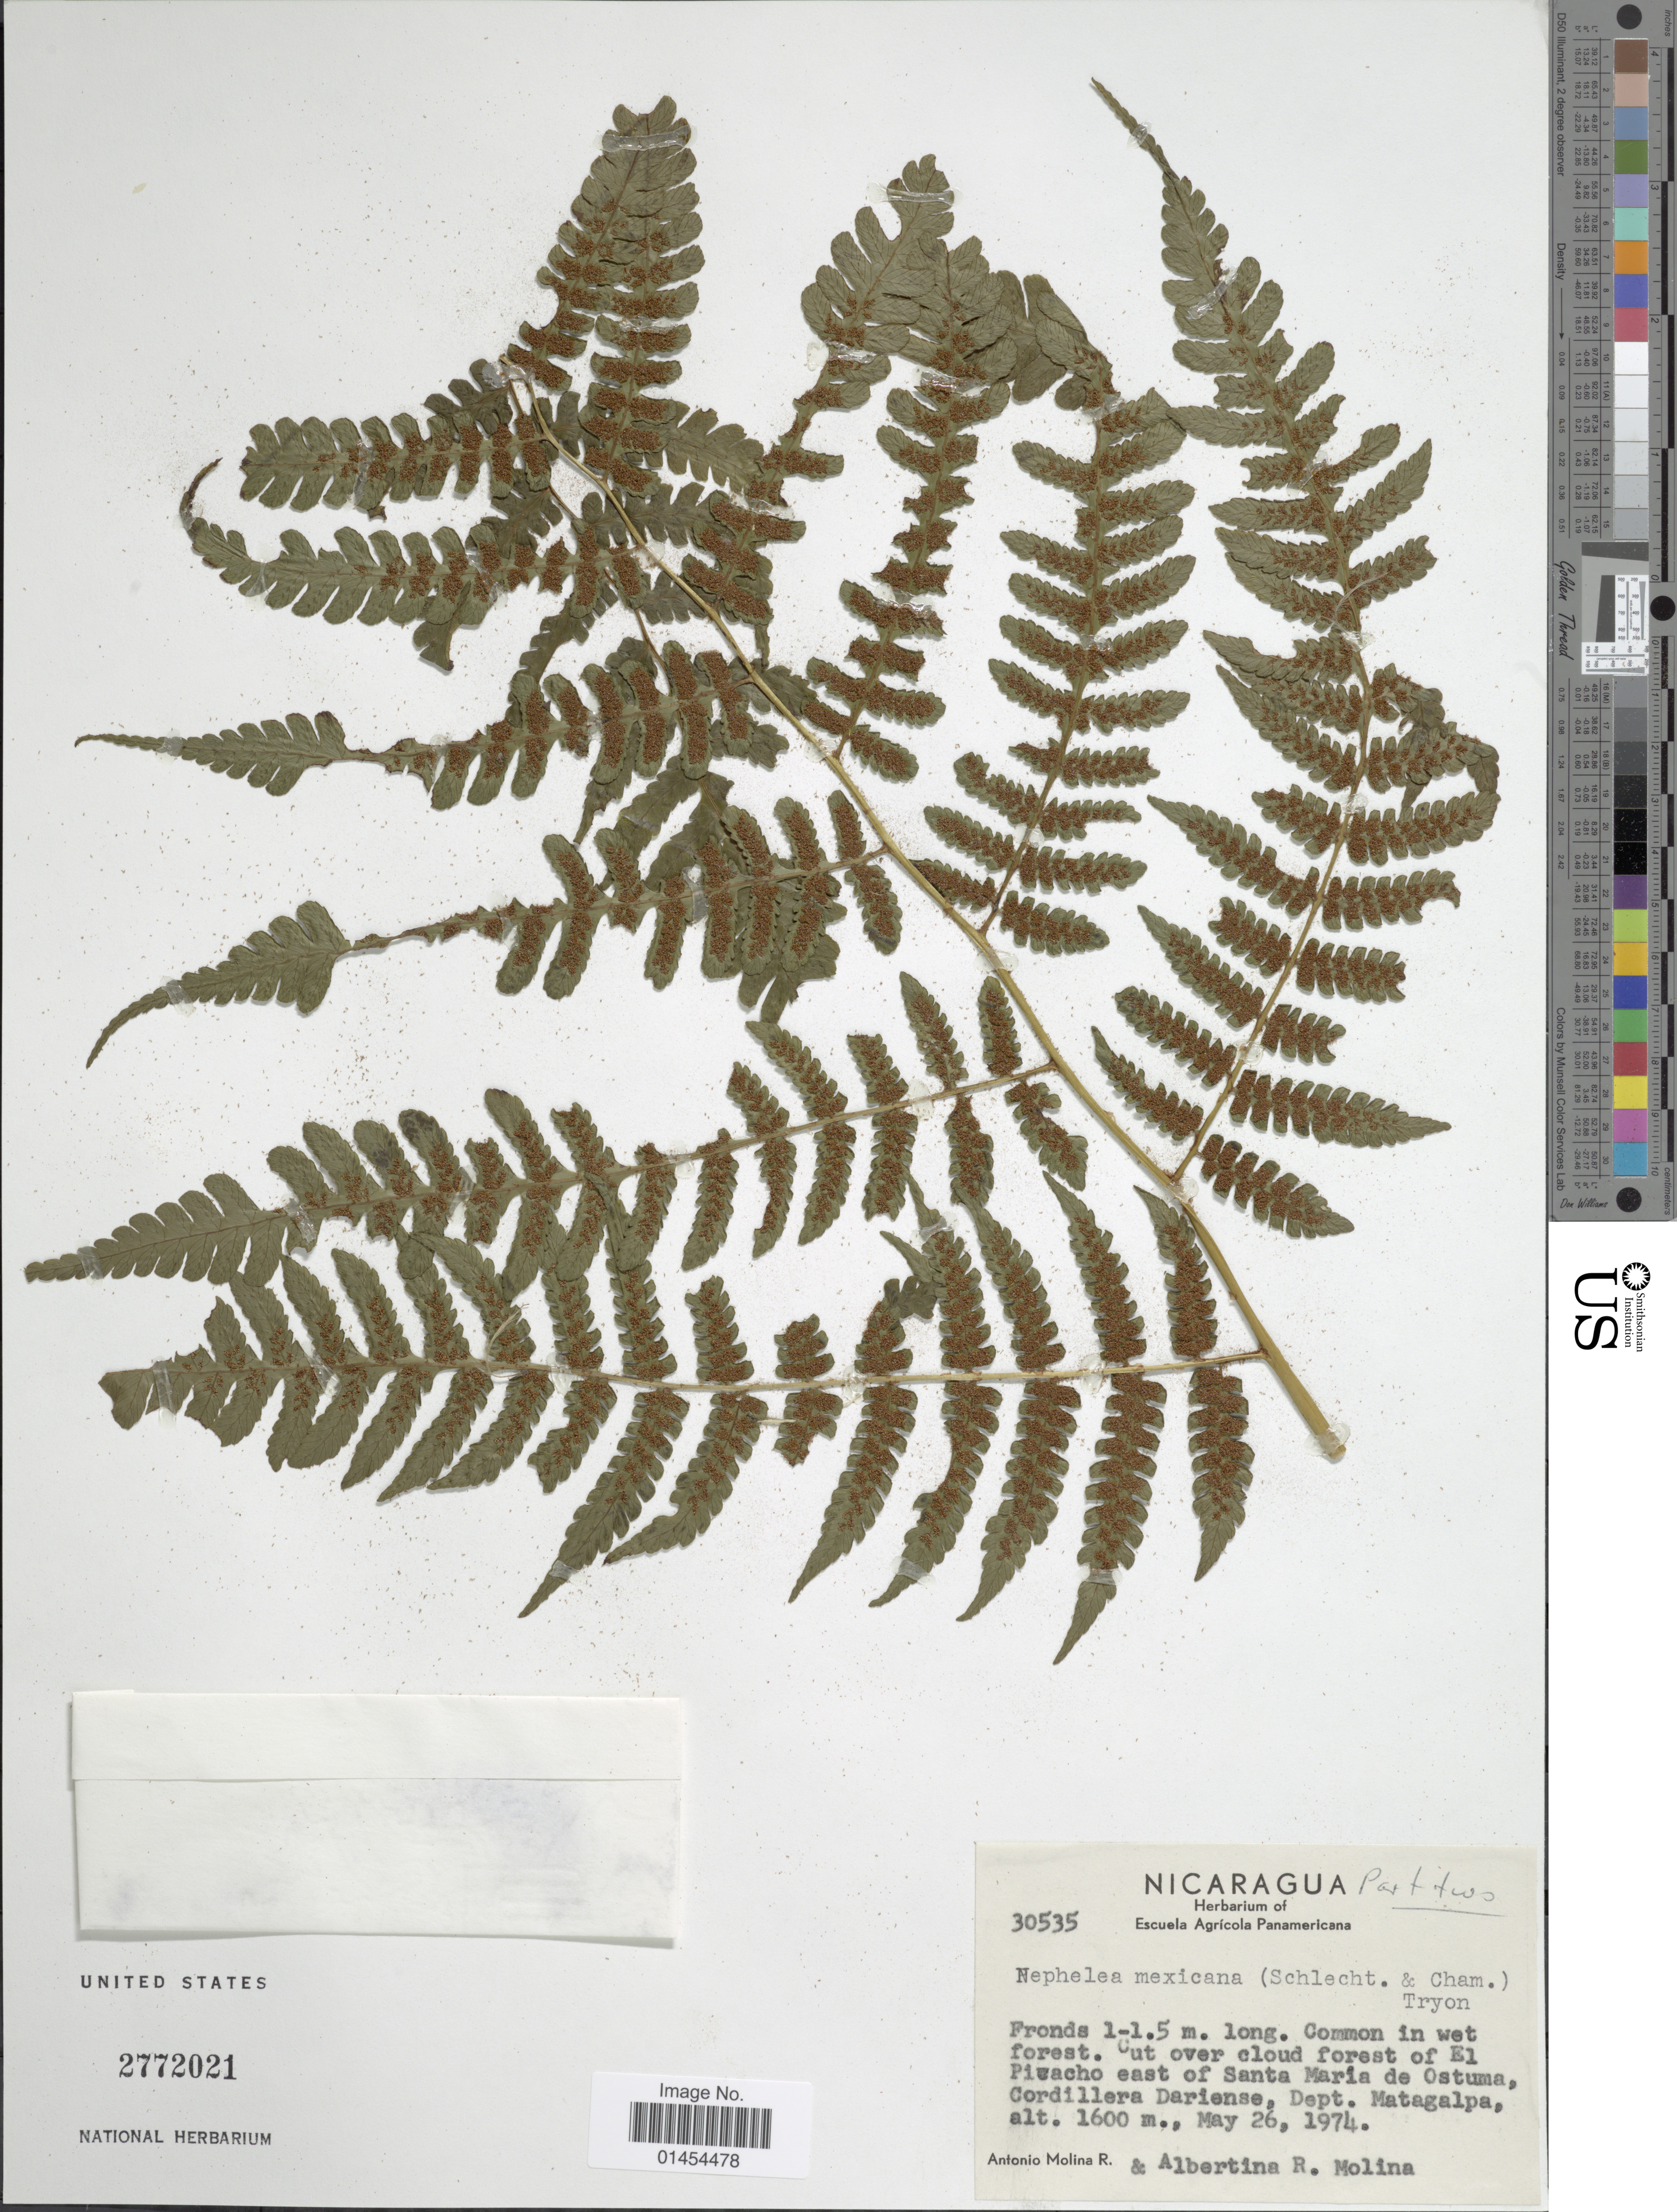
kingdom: Plantae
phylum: Tracheophyta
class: Polypodiopsida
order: Cyatheales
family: Cyatheaceae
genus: Alsophila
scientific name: Alsophila firma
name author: (Baker) D.S. Conant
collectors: A. Molina R. & A. R. Molina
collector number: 30535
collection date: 1974-05-26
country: Nicaragua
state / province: Matagalpa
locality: Cut over cloud forest of El Picacho east of Santa María de Ostuma, Cordillera Dariense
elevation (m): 1600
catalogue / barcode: US 2772021